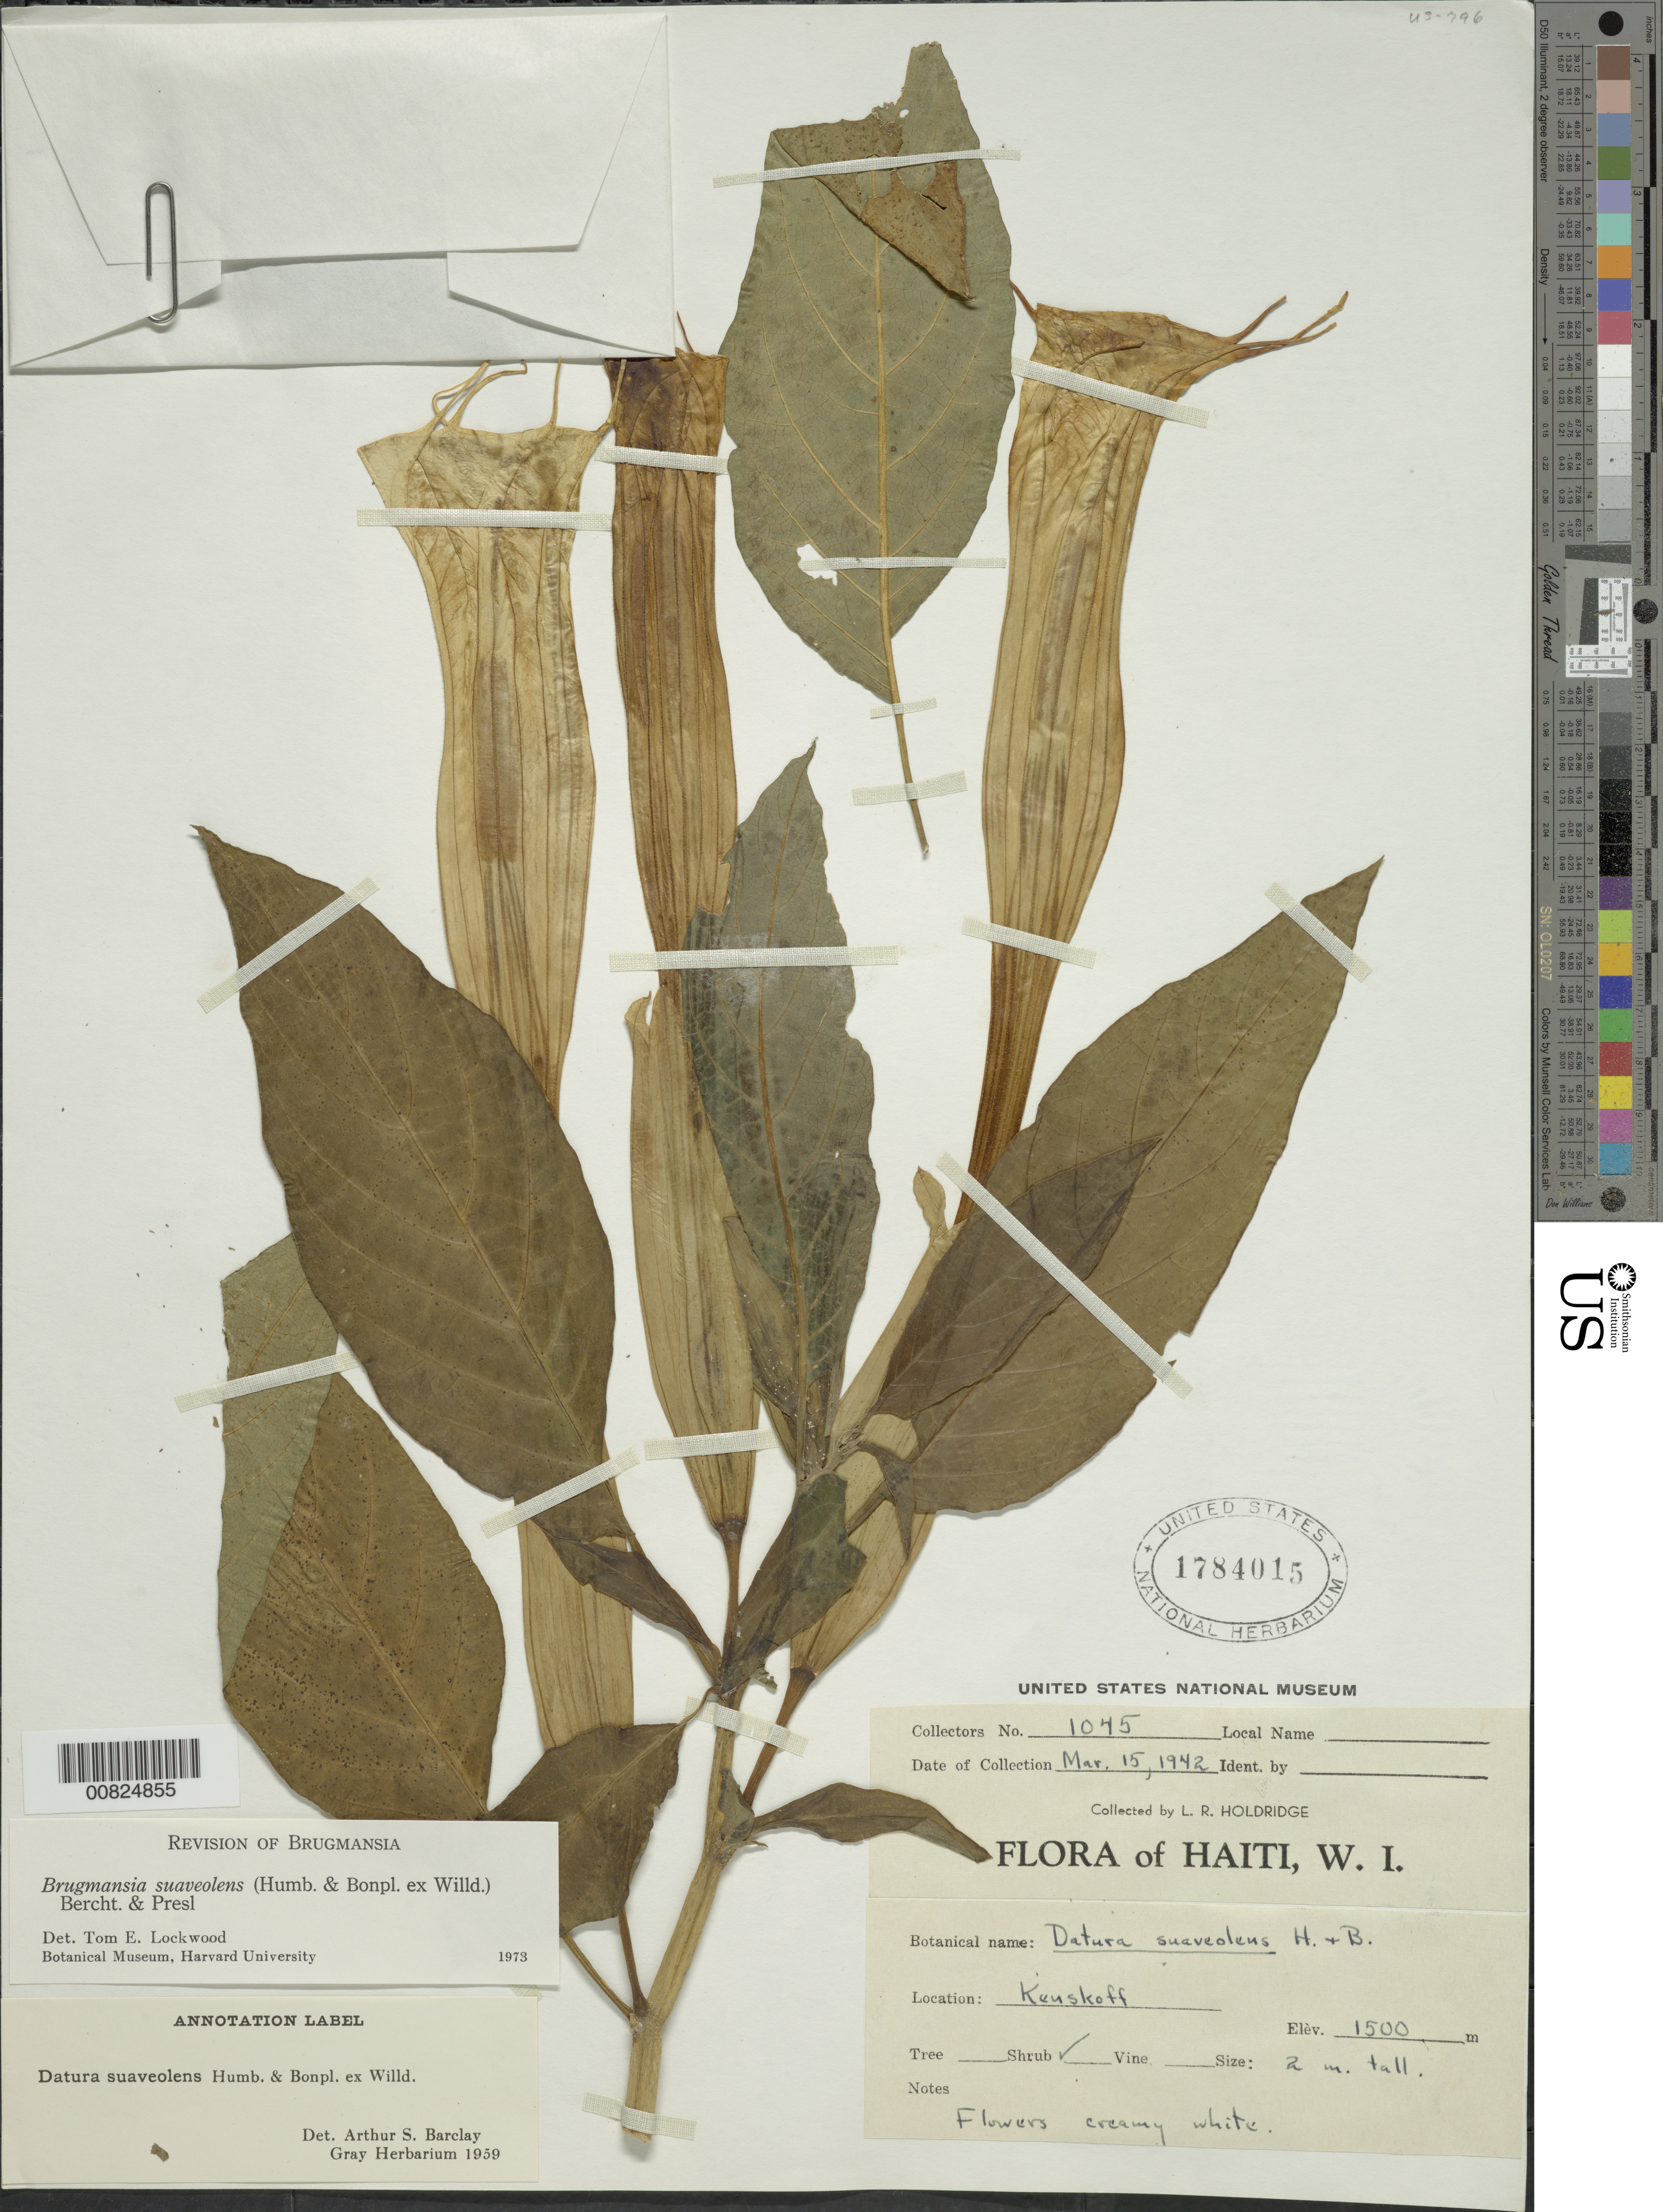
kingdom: Plantae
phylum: Tracheophyta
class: Magnoliopsida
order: Solanales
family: Solanaceae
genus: Brugmansia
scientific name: Brugmansia suaveolens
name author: (Humb. & Bonpl. ex Willd.) Brecht. & J. Presl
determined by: Lockwood, T. E.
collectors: L. Holdridge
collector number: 1045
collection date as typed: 15 Mar 1942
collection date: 1942-03-15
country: Haiti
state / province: Ouest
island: Hispaniola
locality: Kenscoff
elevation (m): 1500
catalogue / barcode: US 1784015